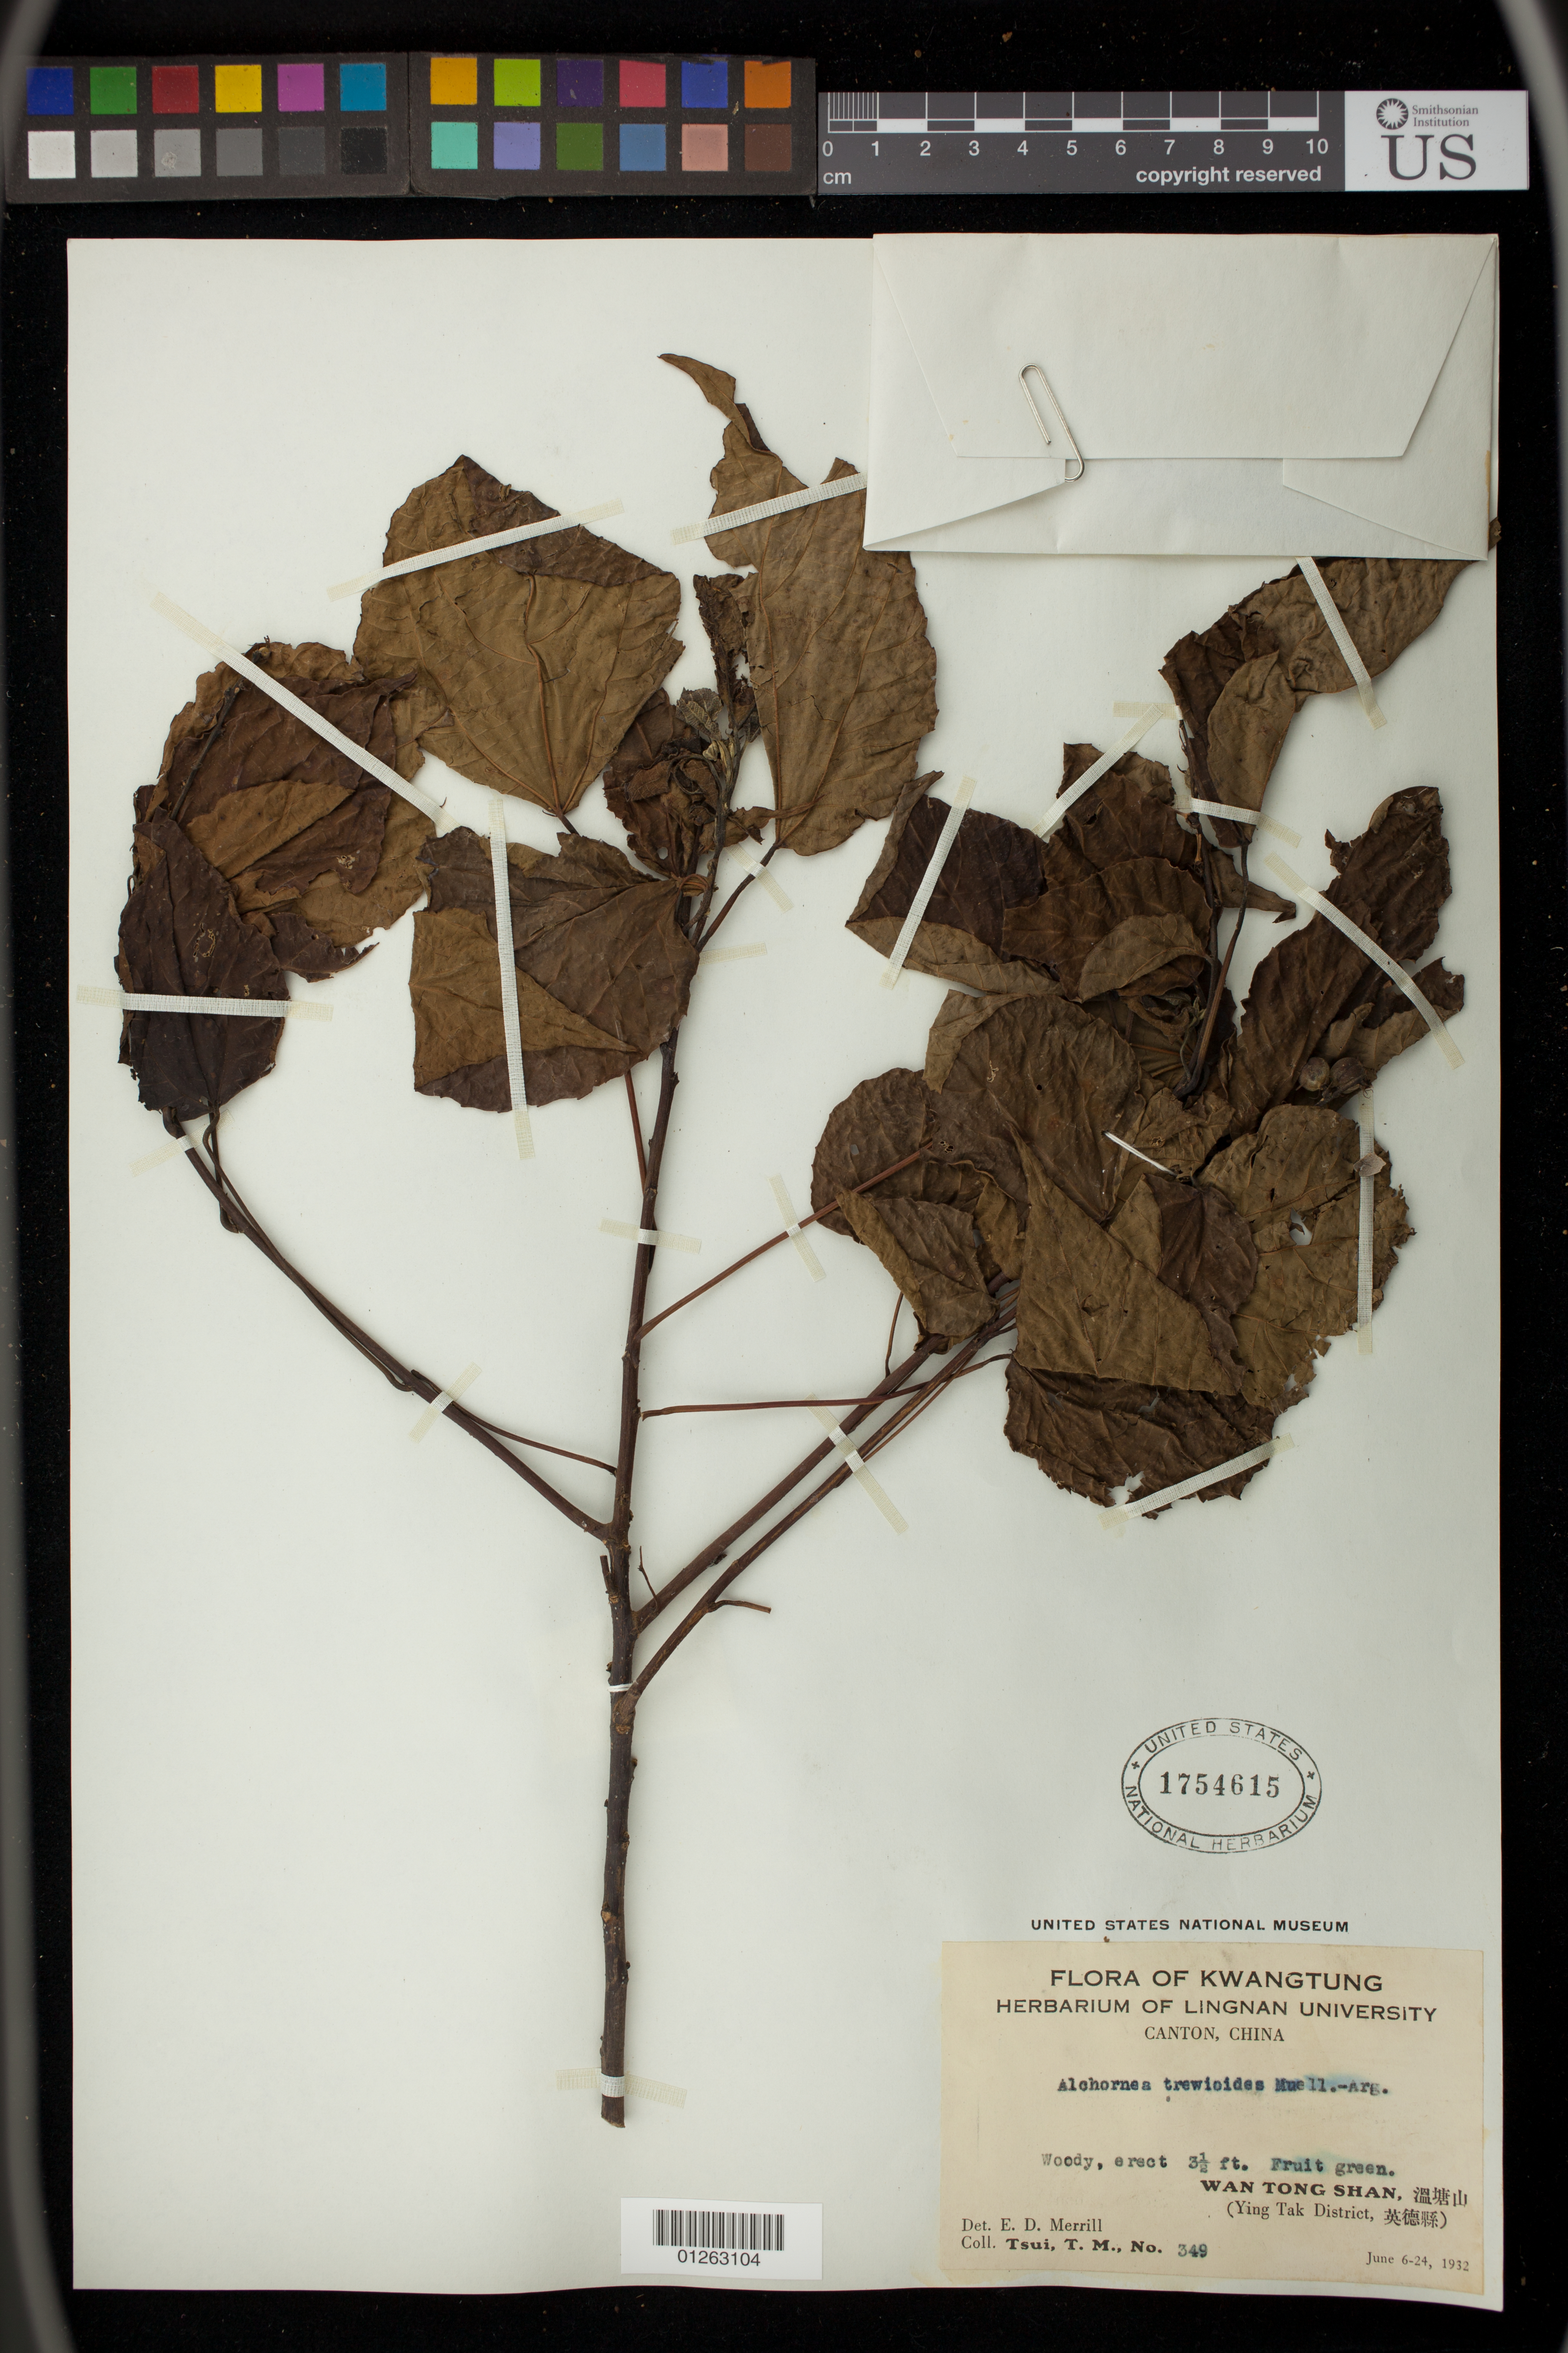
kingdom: Plantae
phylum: Tracheophyta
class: Magnoliopsida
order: Malpighiales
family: Euphorbiaceae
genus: Alchornea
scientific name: Alchornea pearcei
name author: Britton ex Rusby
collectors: T. Tsui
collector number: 349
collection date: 1932-06-06/1932-06-24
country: China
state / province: Guangdong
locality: Wan Tong Shan (Ying Tak [Yingde] District)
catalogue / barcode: US 1754615